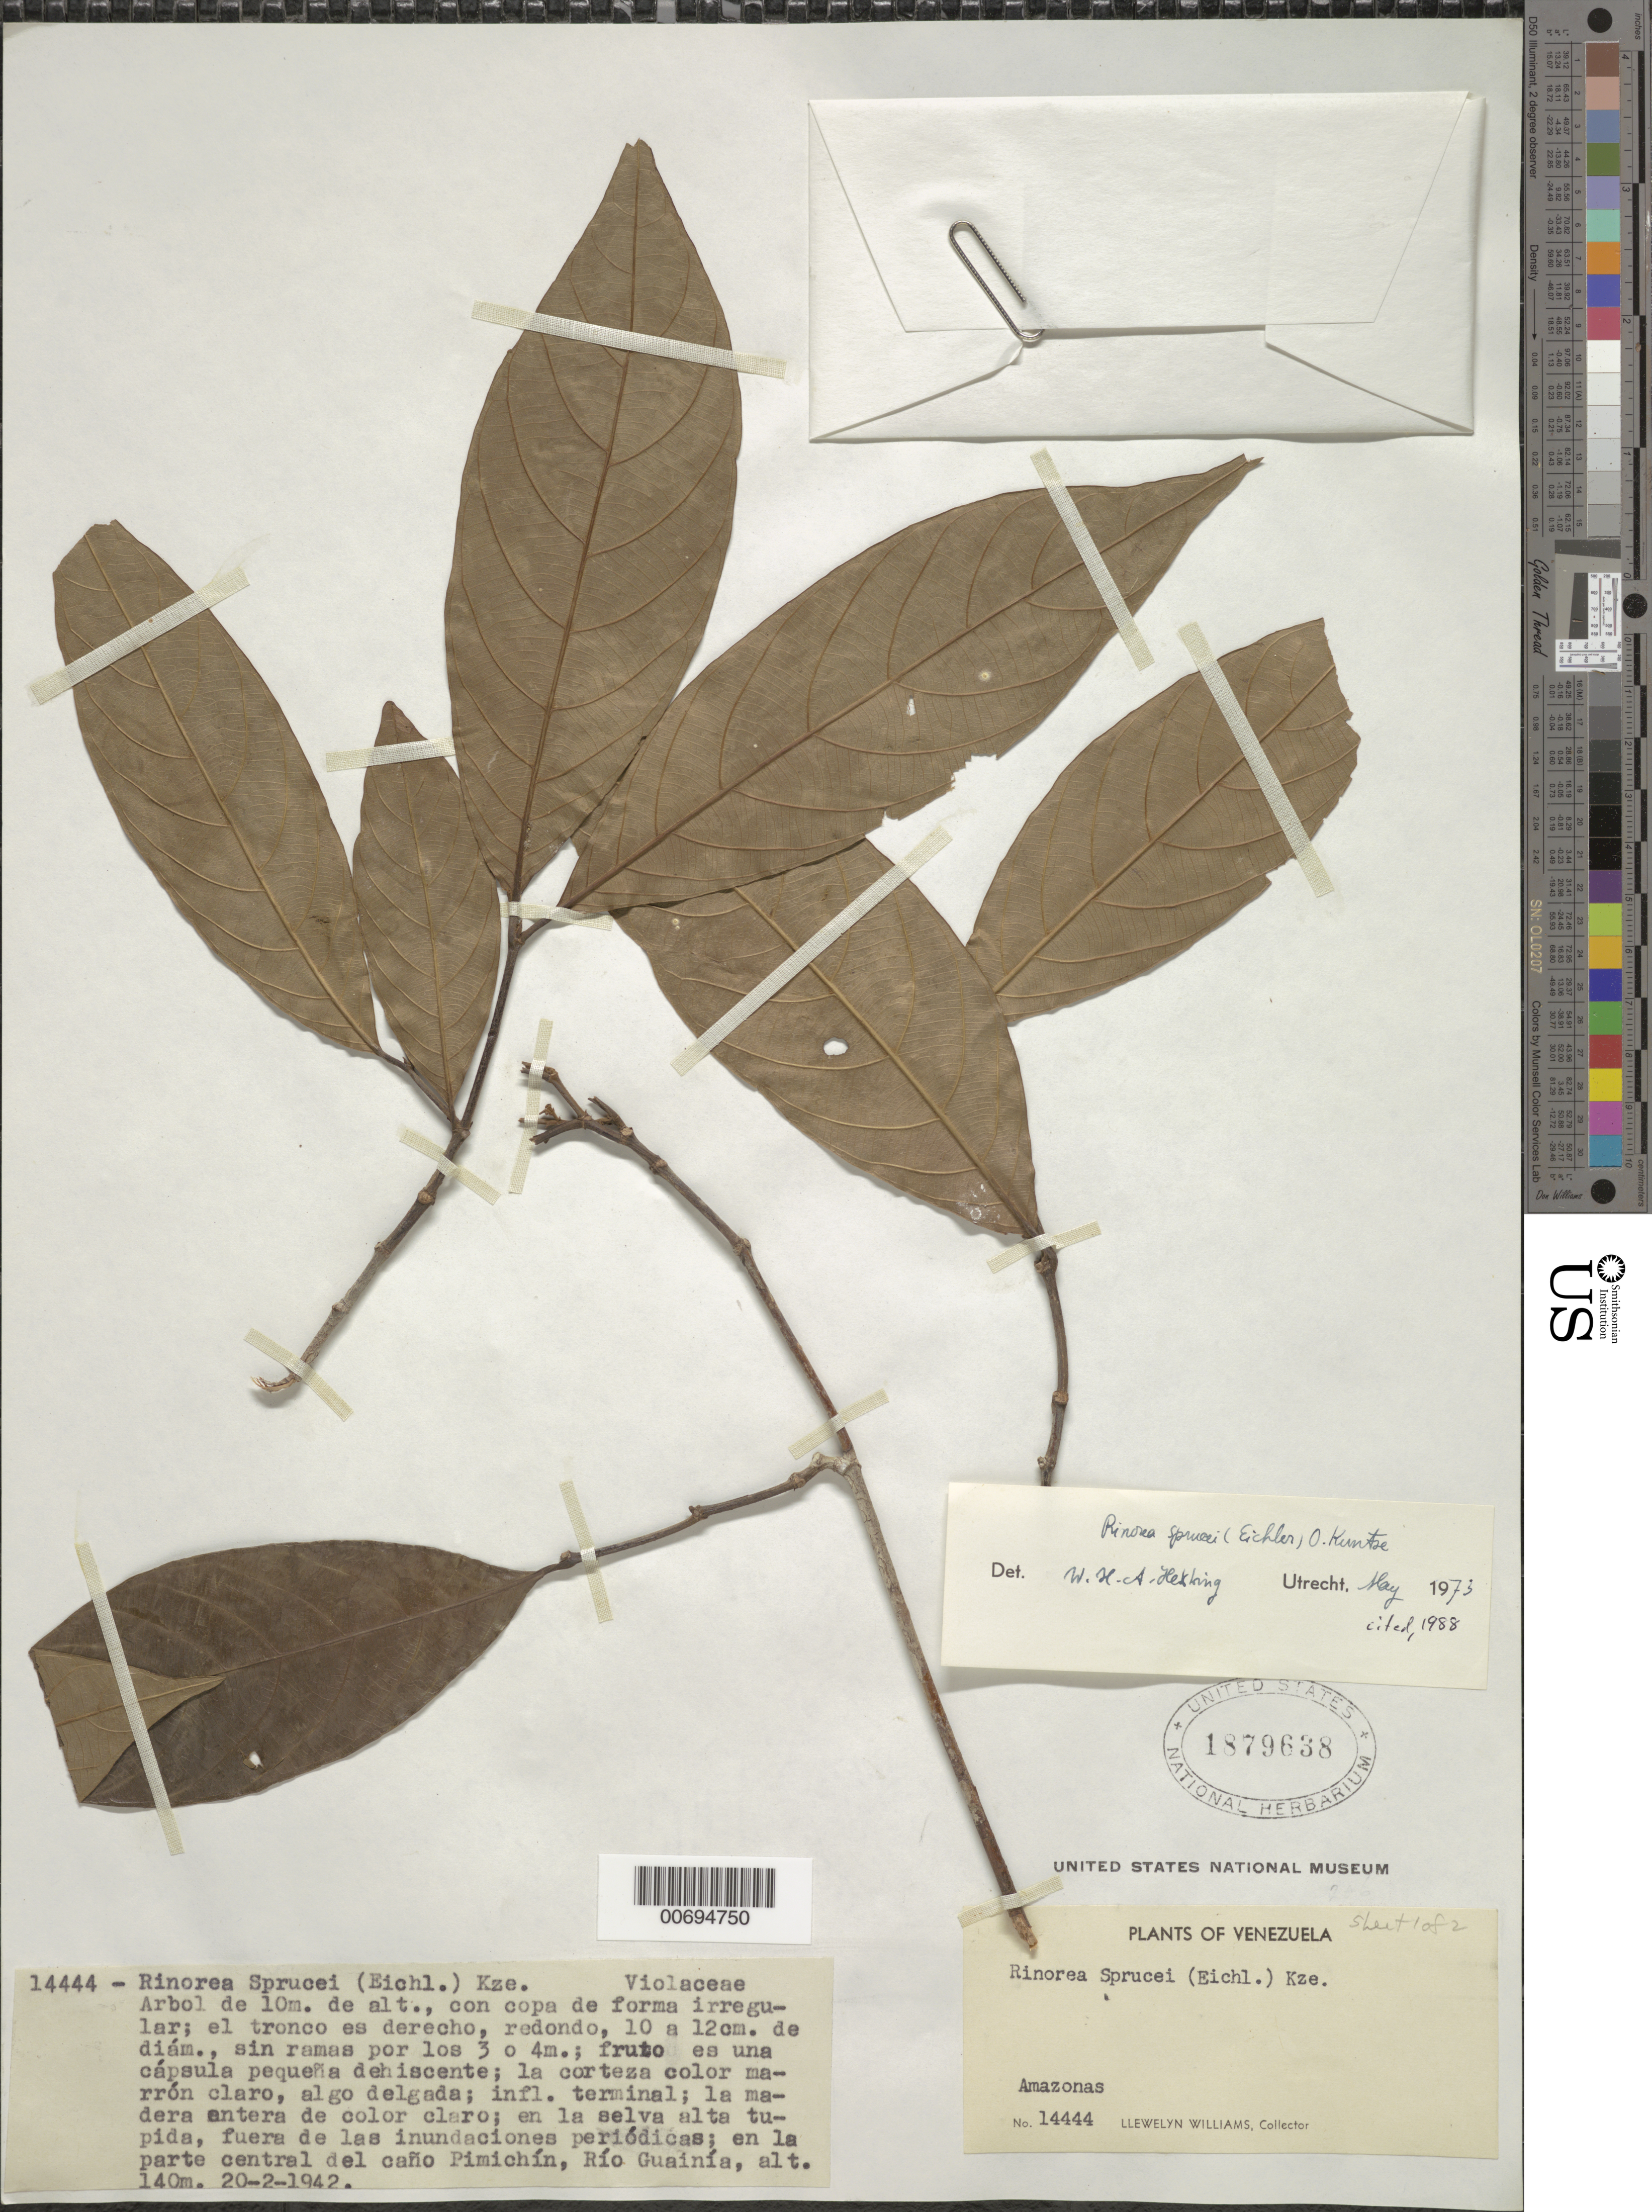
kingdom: Plantae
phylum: Tracheophyta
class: Magnoliopsida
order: Malpighiales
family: Violaceae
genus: Rinorea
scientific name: Rinorea sprucei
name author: (Eichler) Kuntze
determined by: Hekking, W. H. A.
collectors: Ll. Williams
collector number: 14444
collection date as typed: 20-Feb-42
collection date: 1942-02-20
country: Venezuela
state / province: Amazonas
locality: Caño Pimichín, Río Guainía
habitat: Selva alta tupida, fuera de las inundaciones periodicas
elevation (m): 140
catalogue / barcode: US 1879638